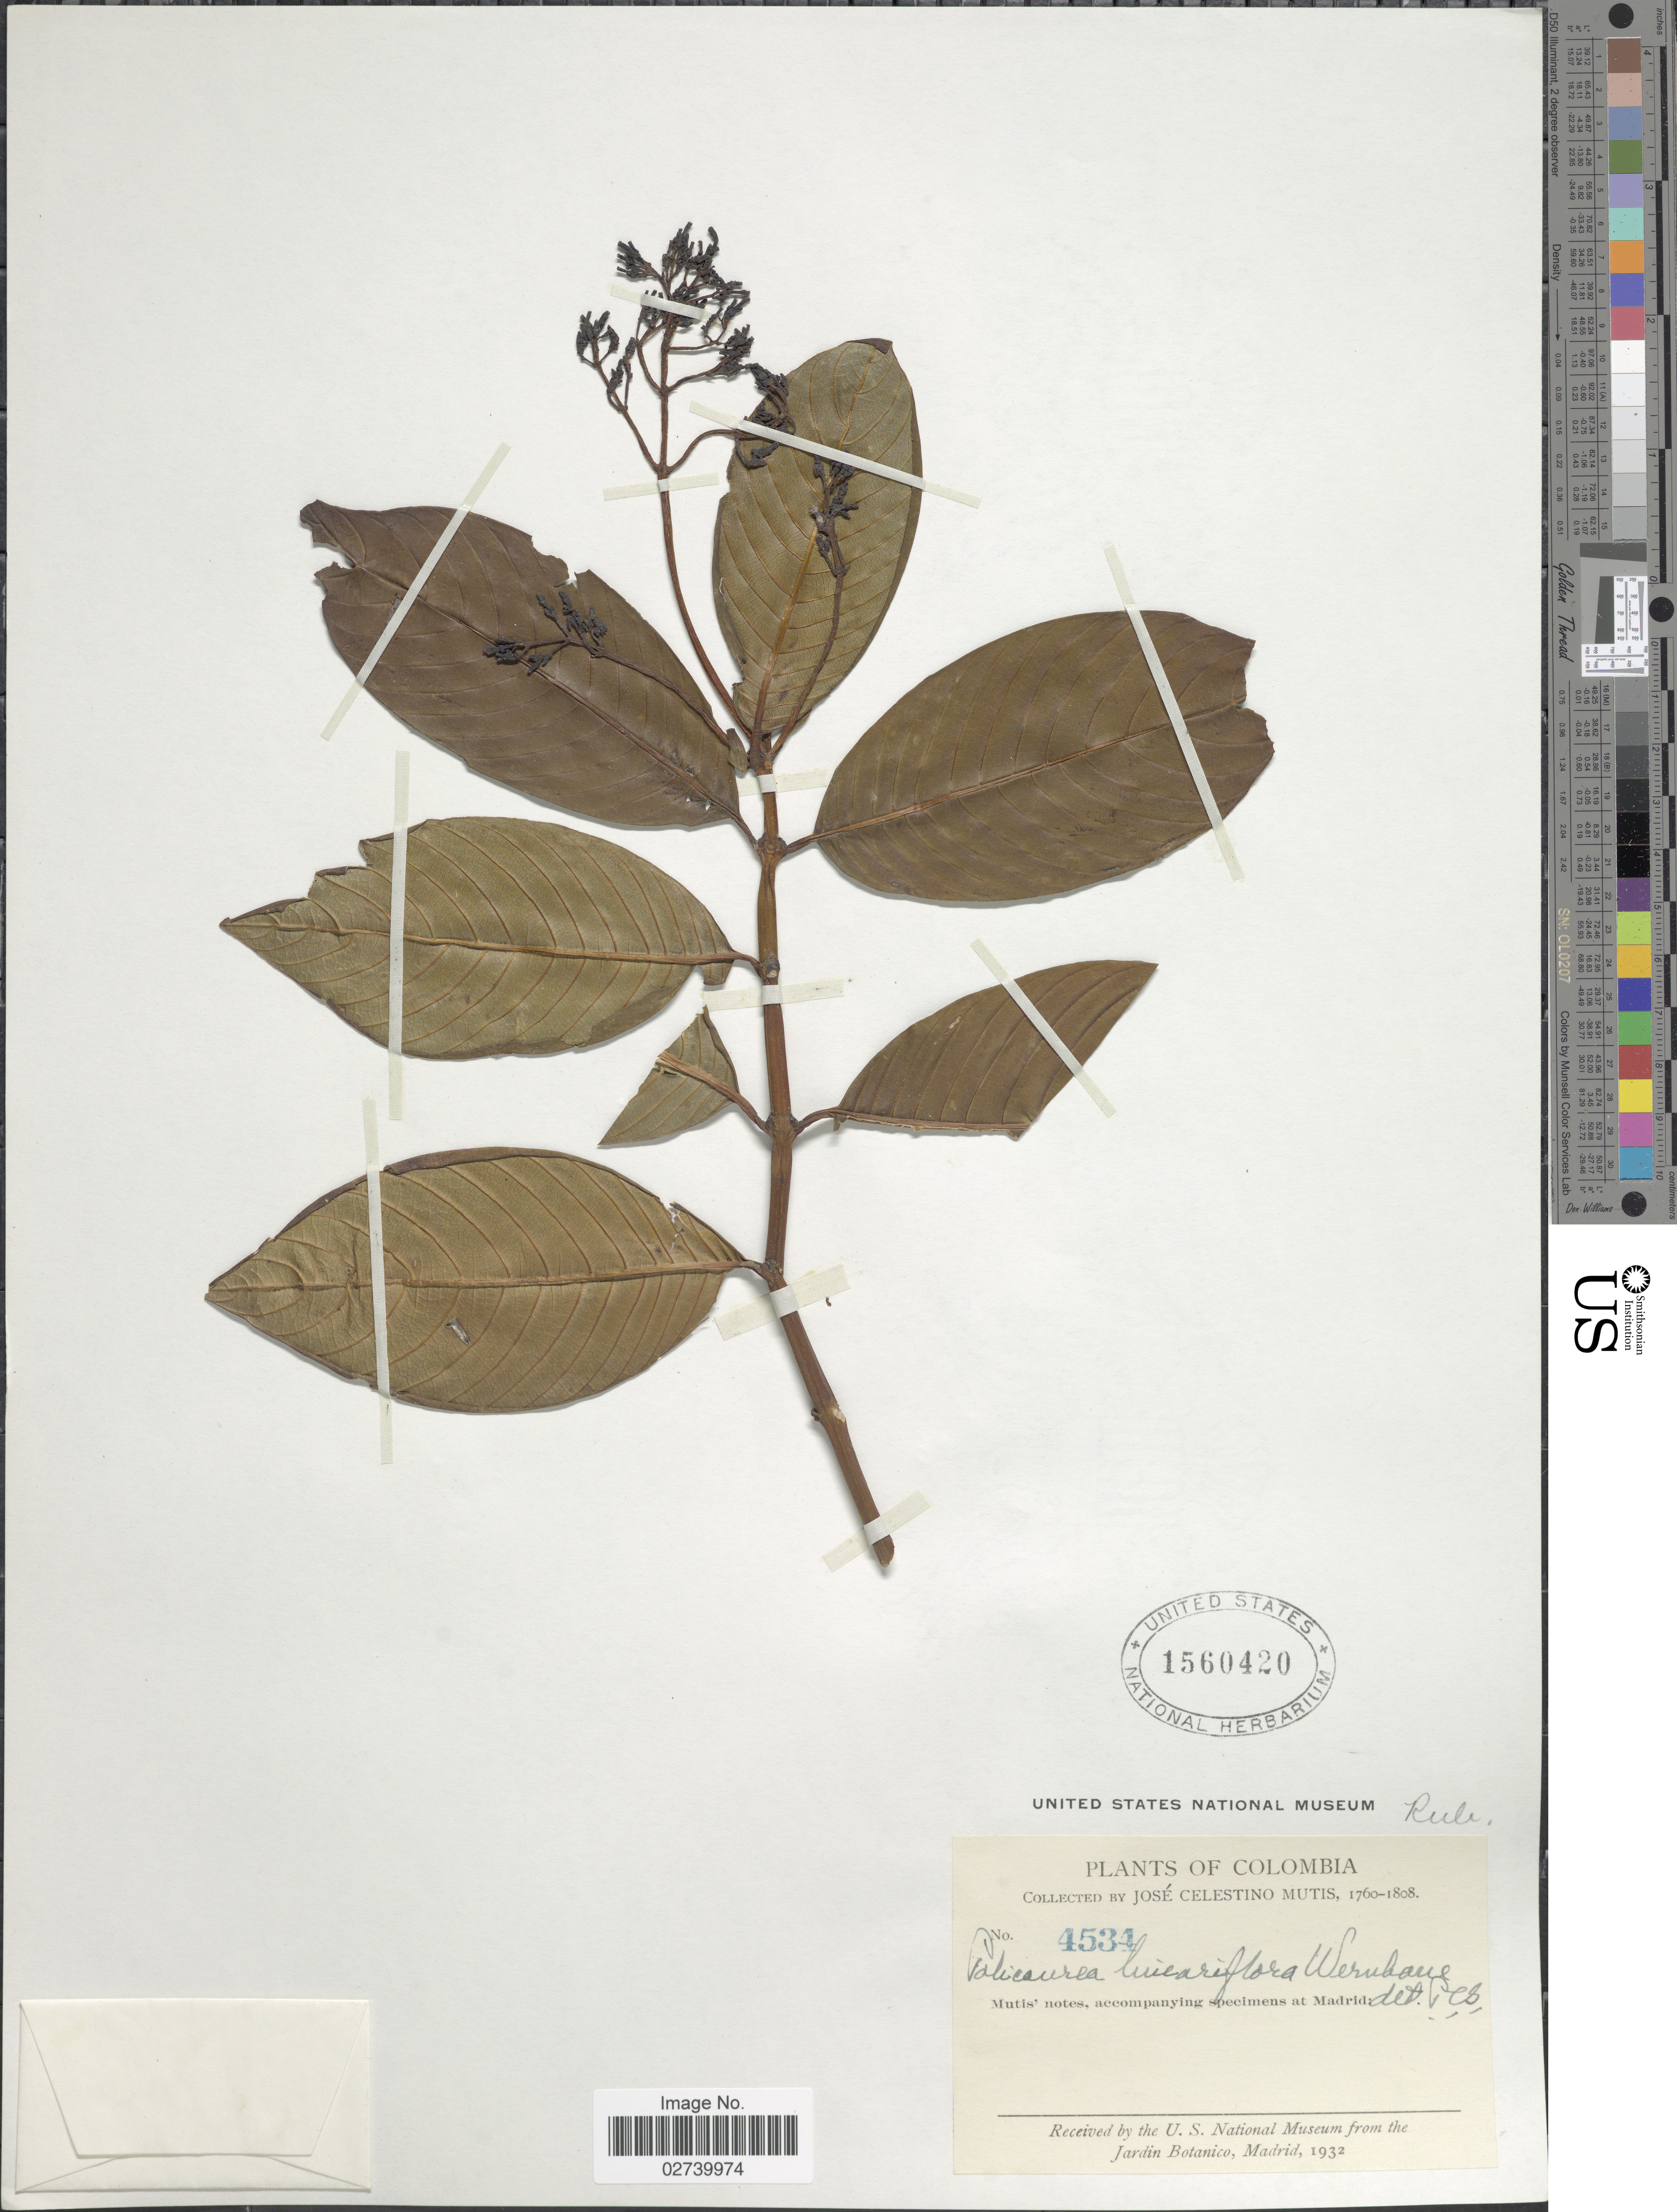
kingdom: Plantae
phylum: Tracheophyta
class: Magnoliopsida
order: Gentianales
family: Rubiaceae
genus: Palicourea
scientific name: Palicourea lineariflora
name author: Wernham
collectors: J. C. B. Mutis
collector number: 4534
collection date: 1760/1808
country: Colombia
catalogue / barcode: US 1560420